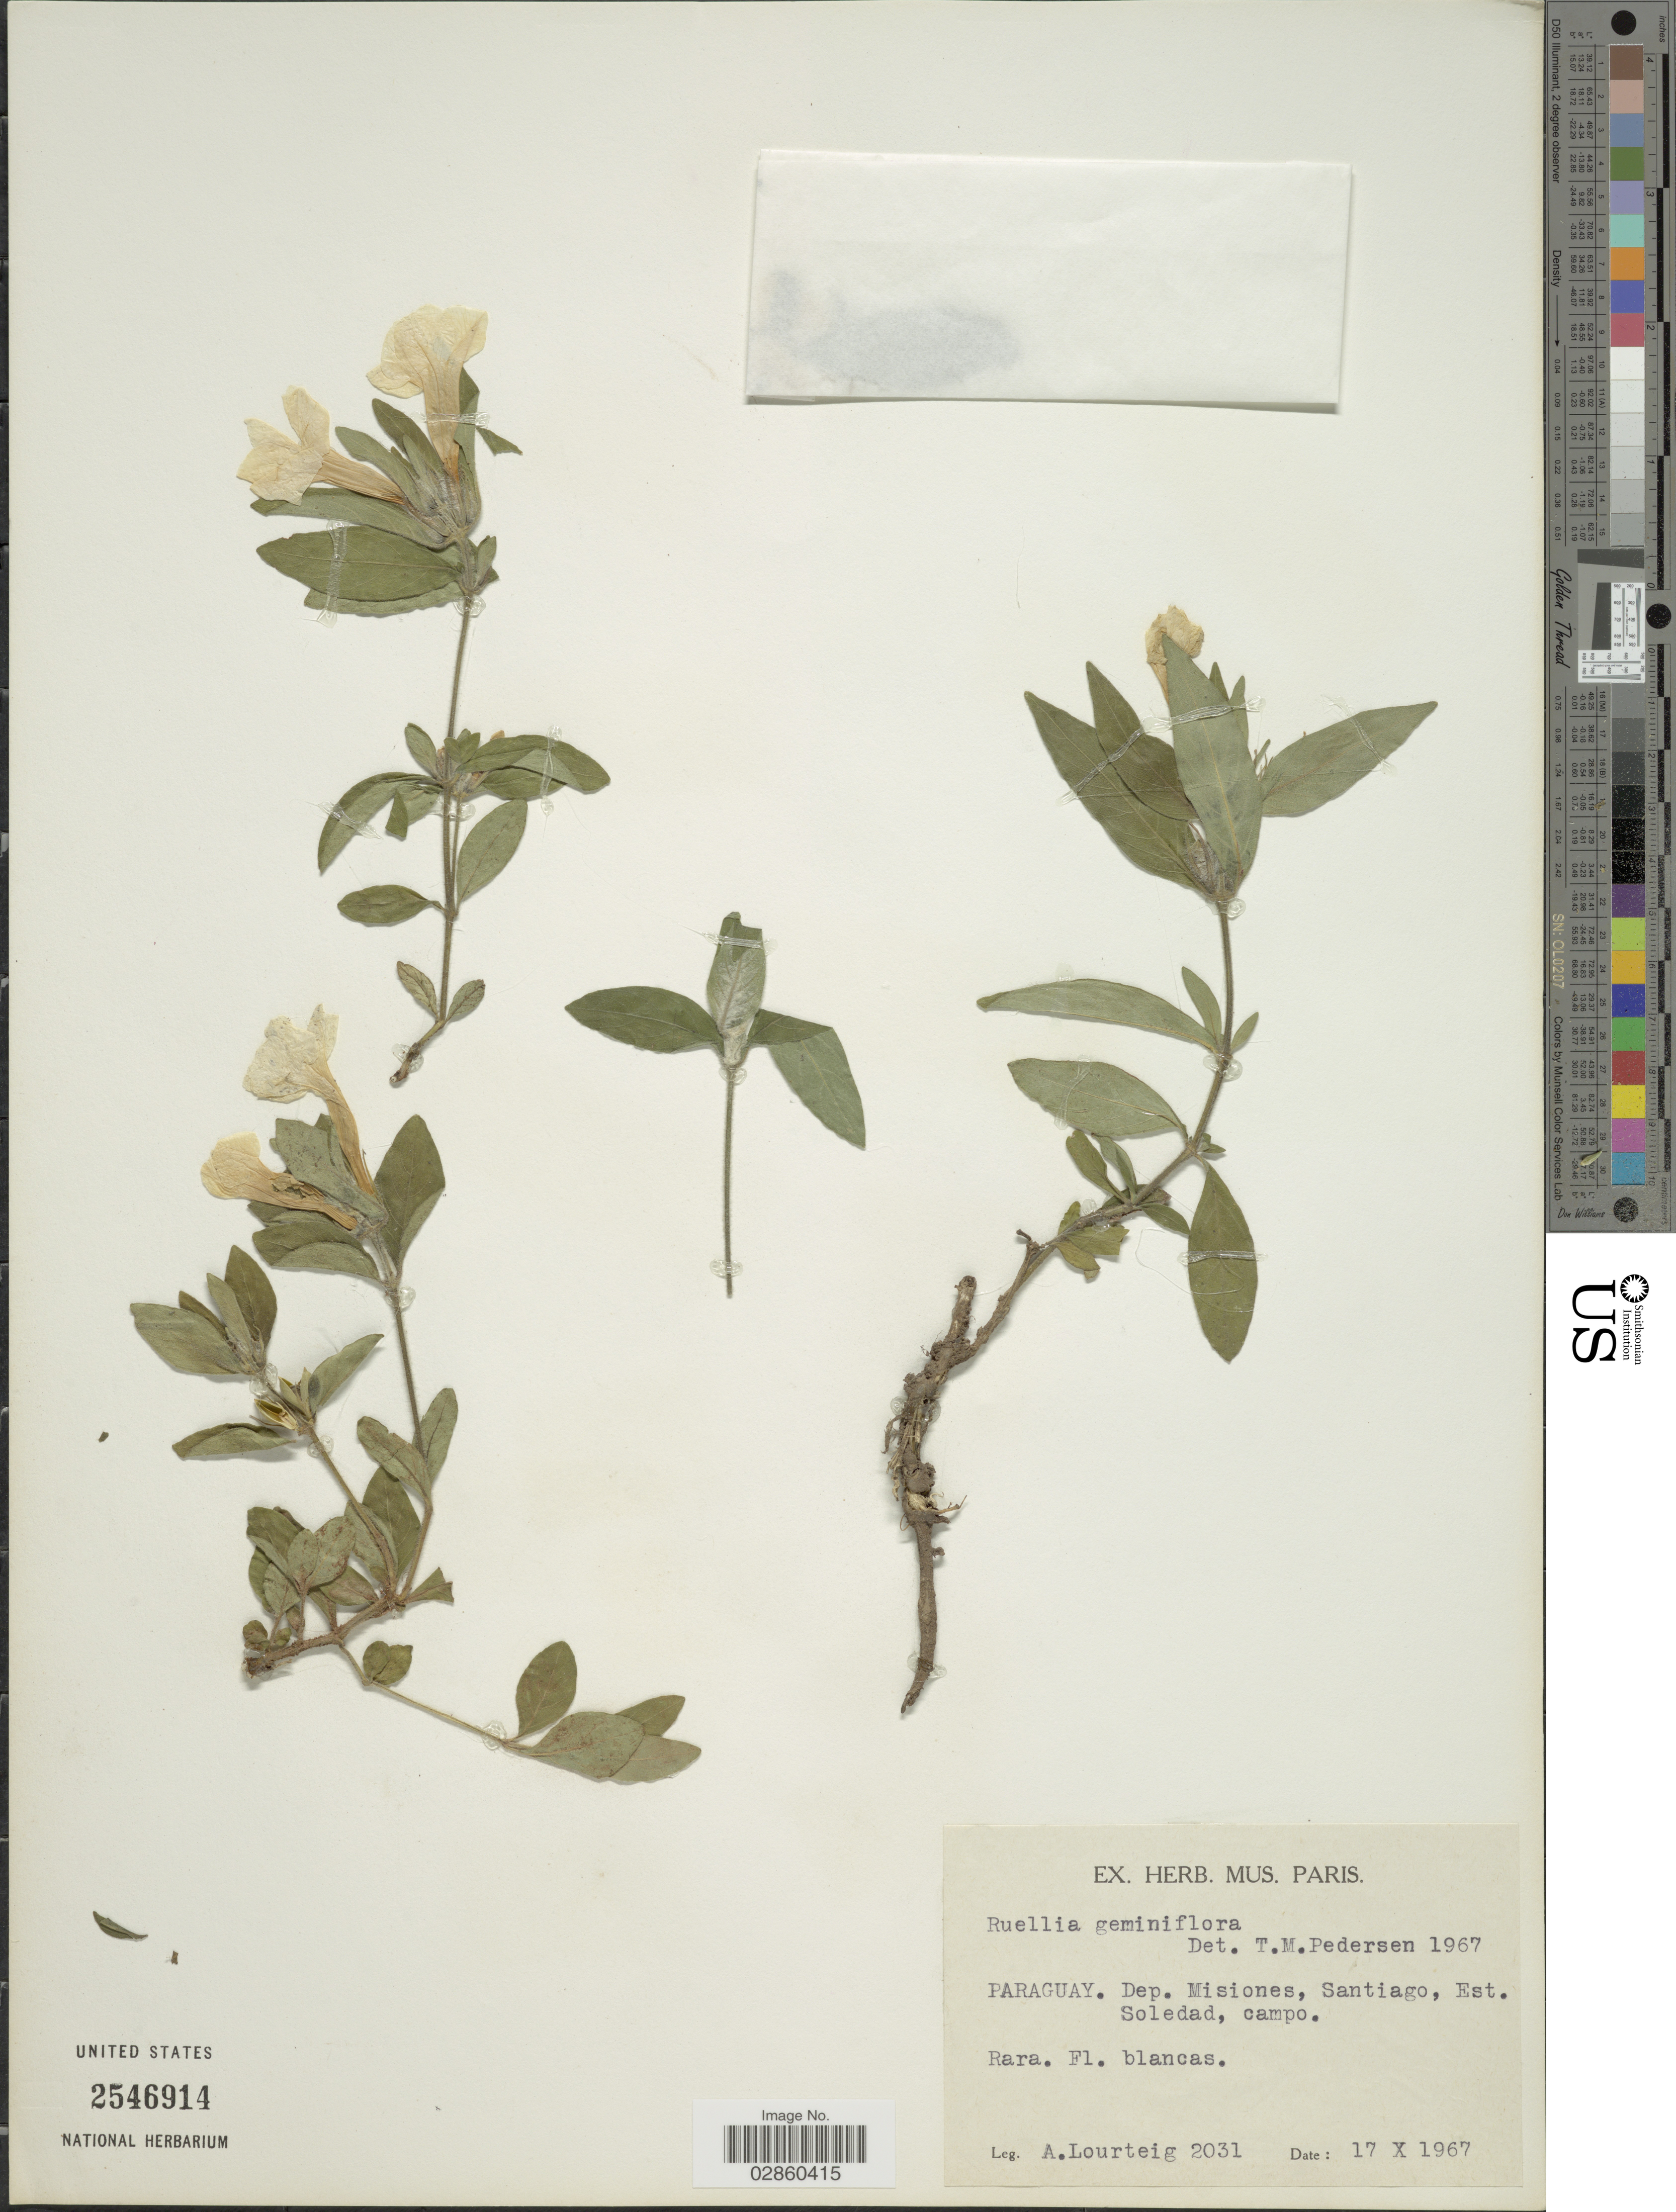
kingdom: Plantae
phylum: Tracheophyta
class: Magnoliopsida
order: Lamiales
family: Acanthaceae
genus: Ruellia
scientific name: Ruellia geminiflora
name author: Kunth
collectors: A. Lourteig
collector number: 2031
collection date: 1967-10-17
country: Paraguay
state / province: Misiones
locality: Dep. Misiones, Santiago, Est. Soledad, campo.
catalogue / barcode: US 2546914